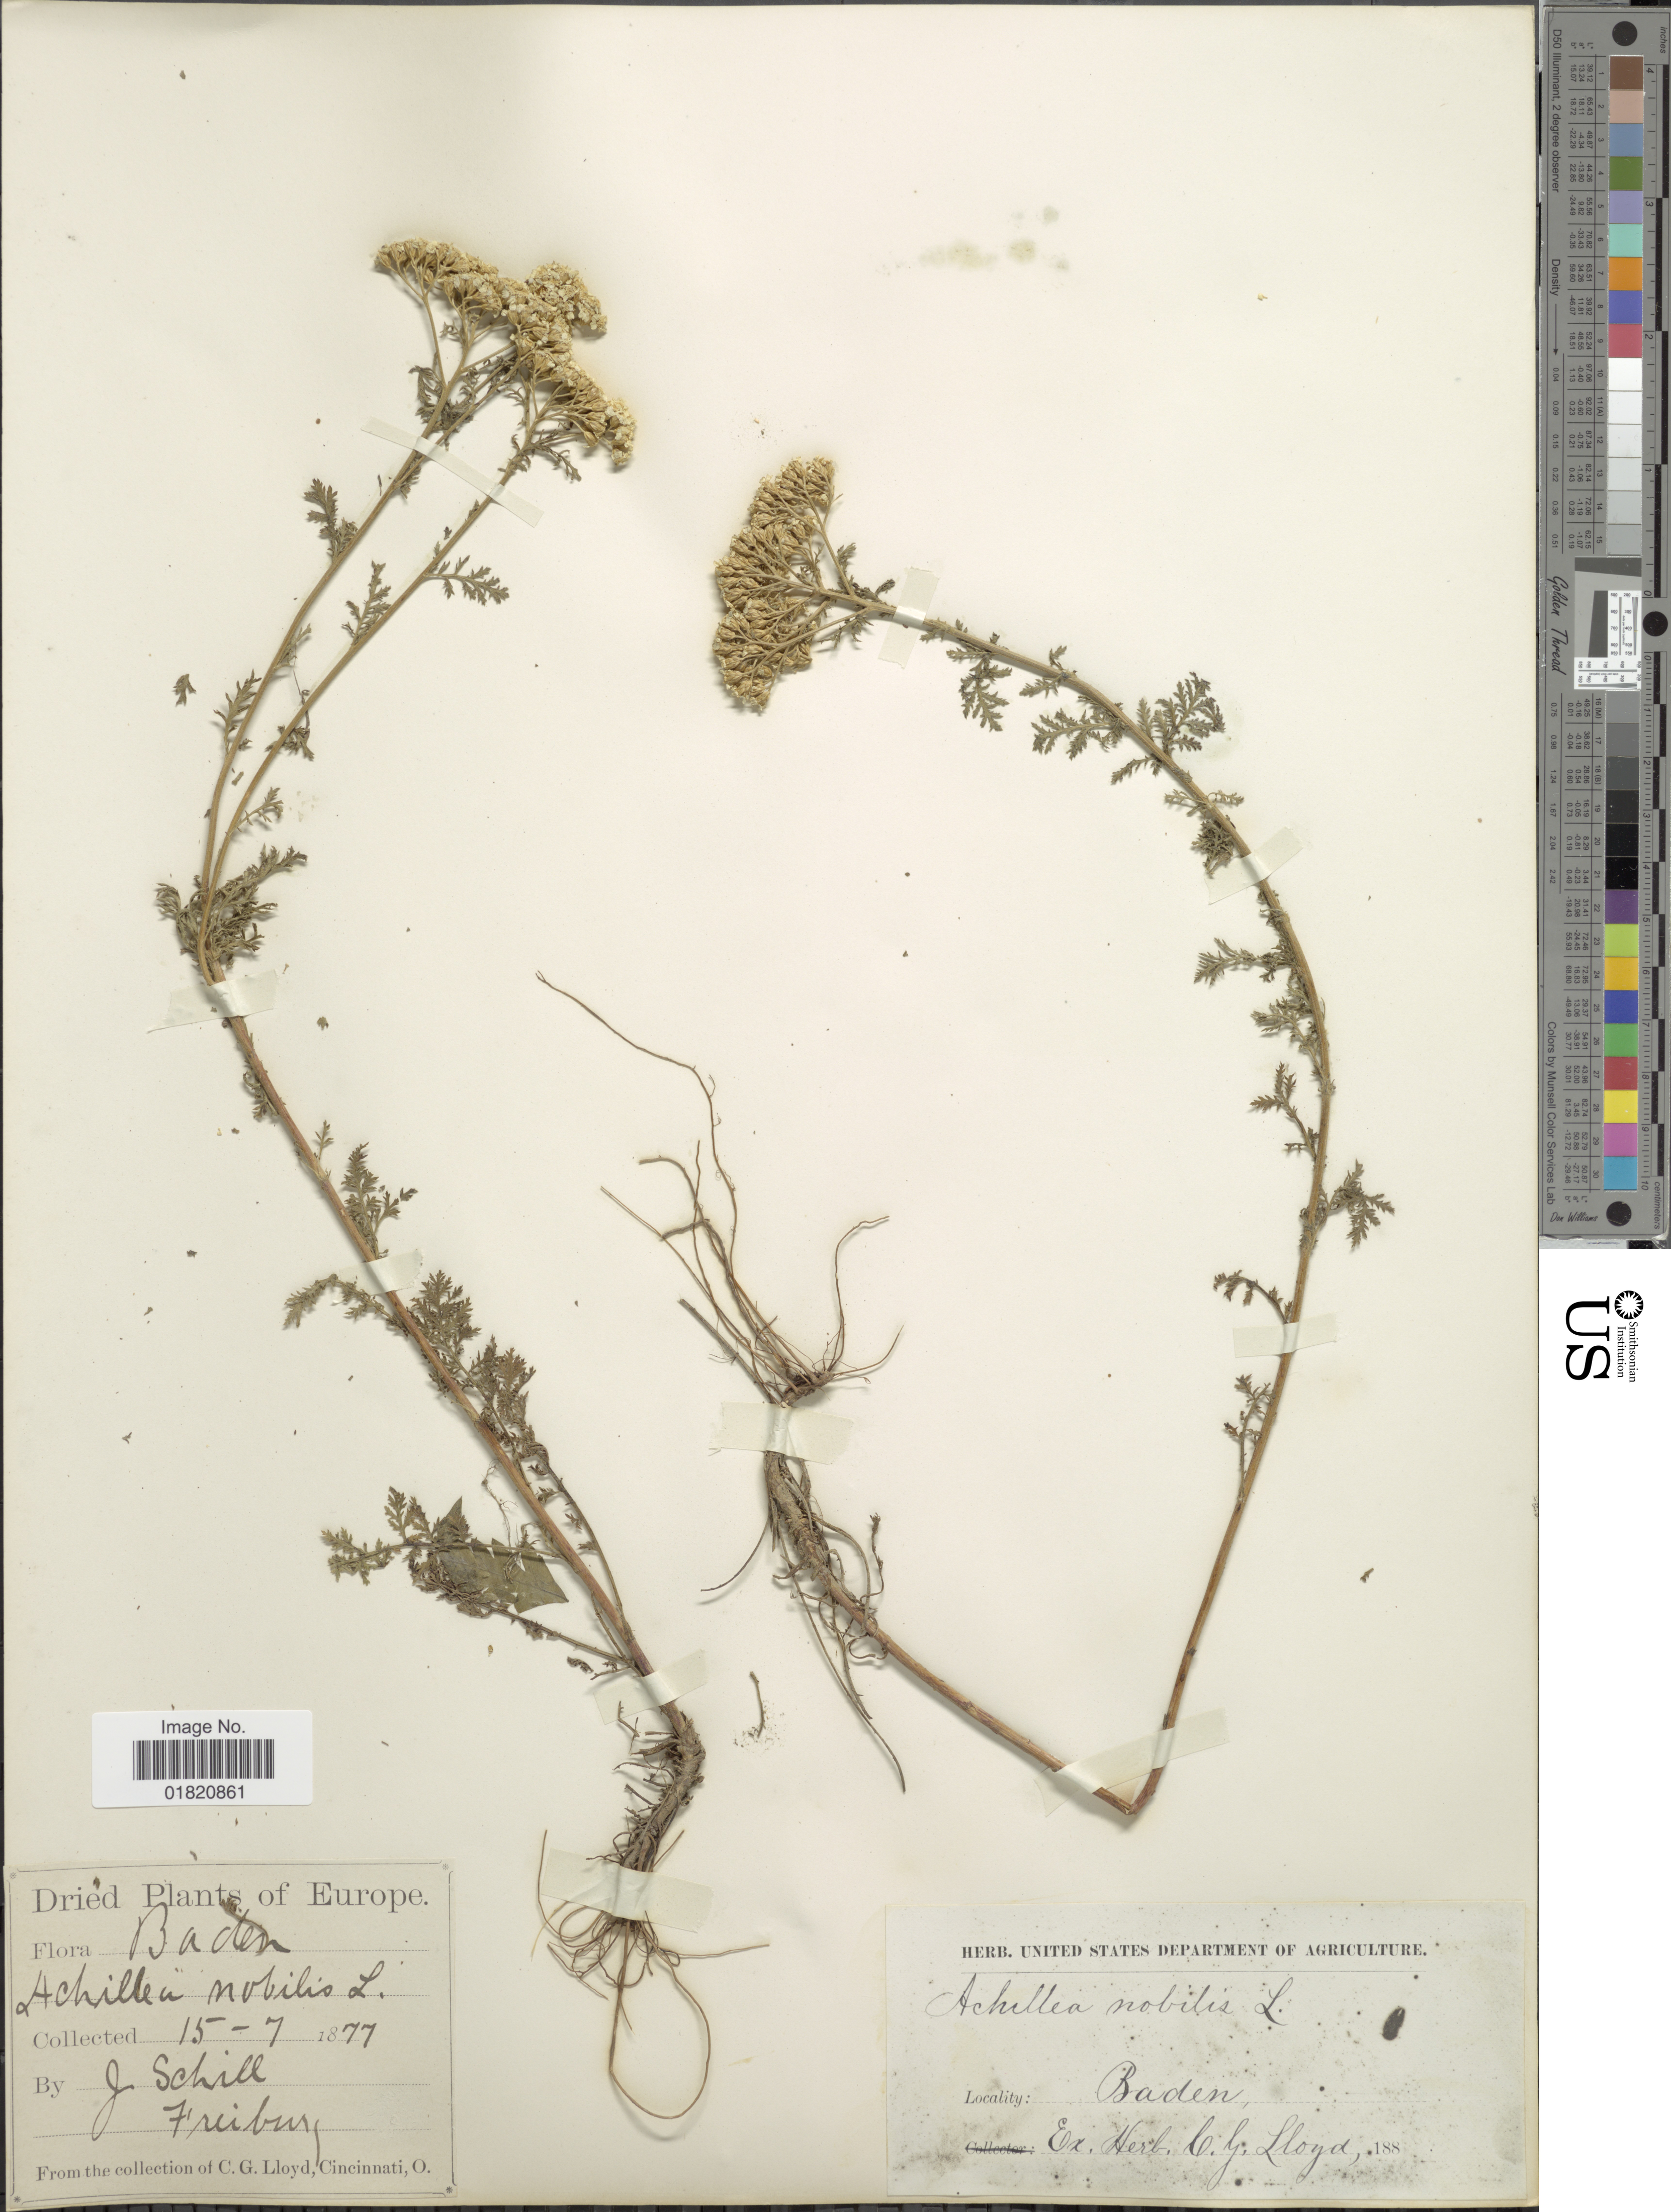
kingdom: Plantae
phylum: Tracheophyta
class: Magnoliopsida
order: Asterales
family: Asteraceae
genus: Achillea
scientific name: Achillea nobilis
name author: L.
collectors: J. Schill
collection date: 1877-07-15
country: Germany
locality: Baden. Frieiburg